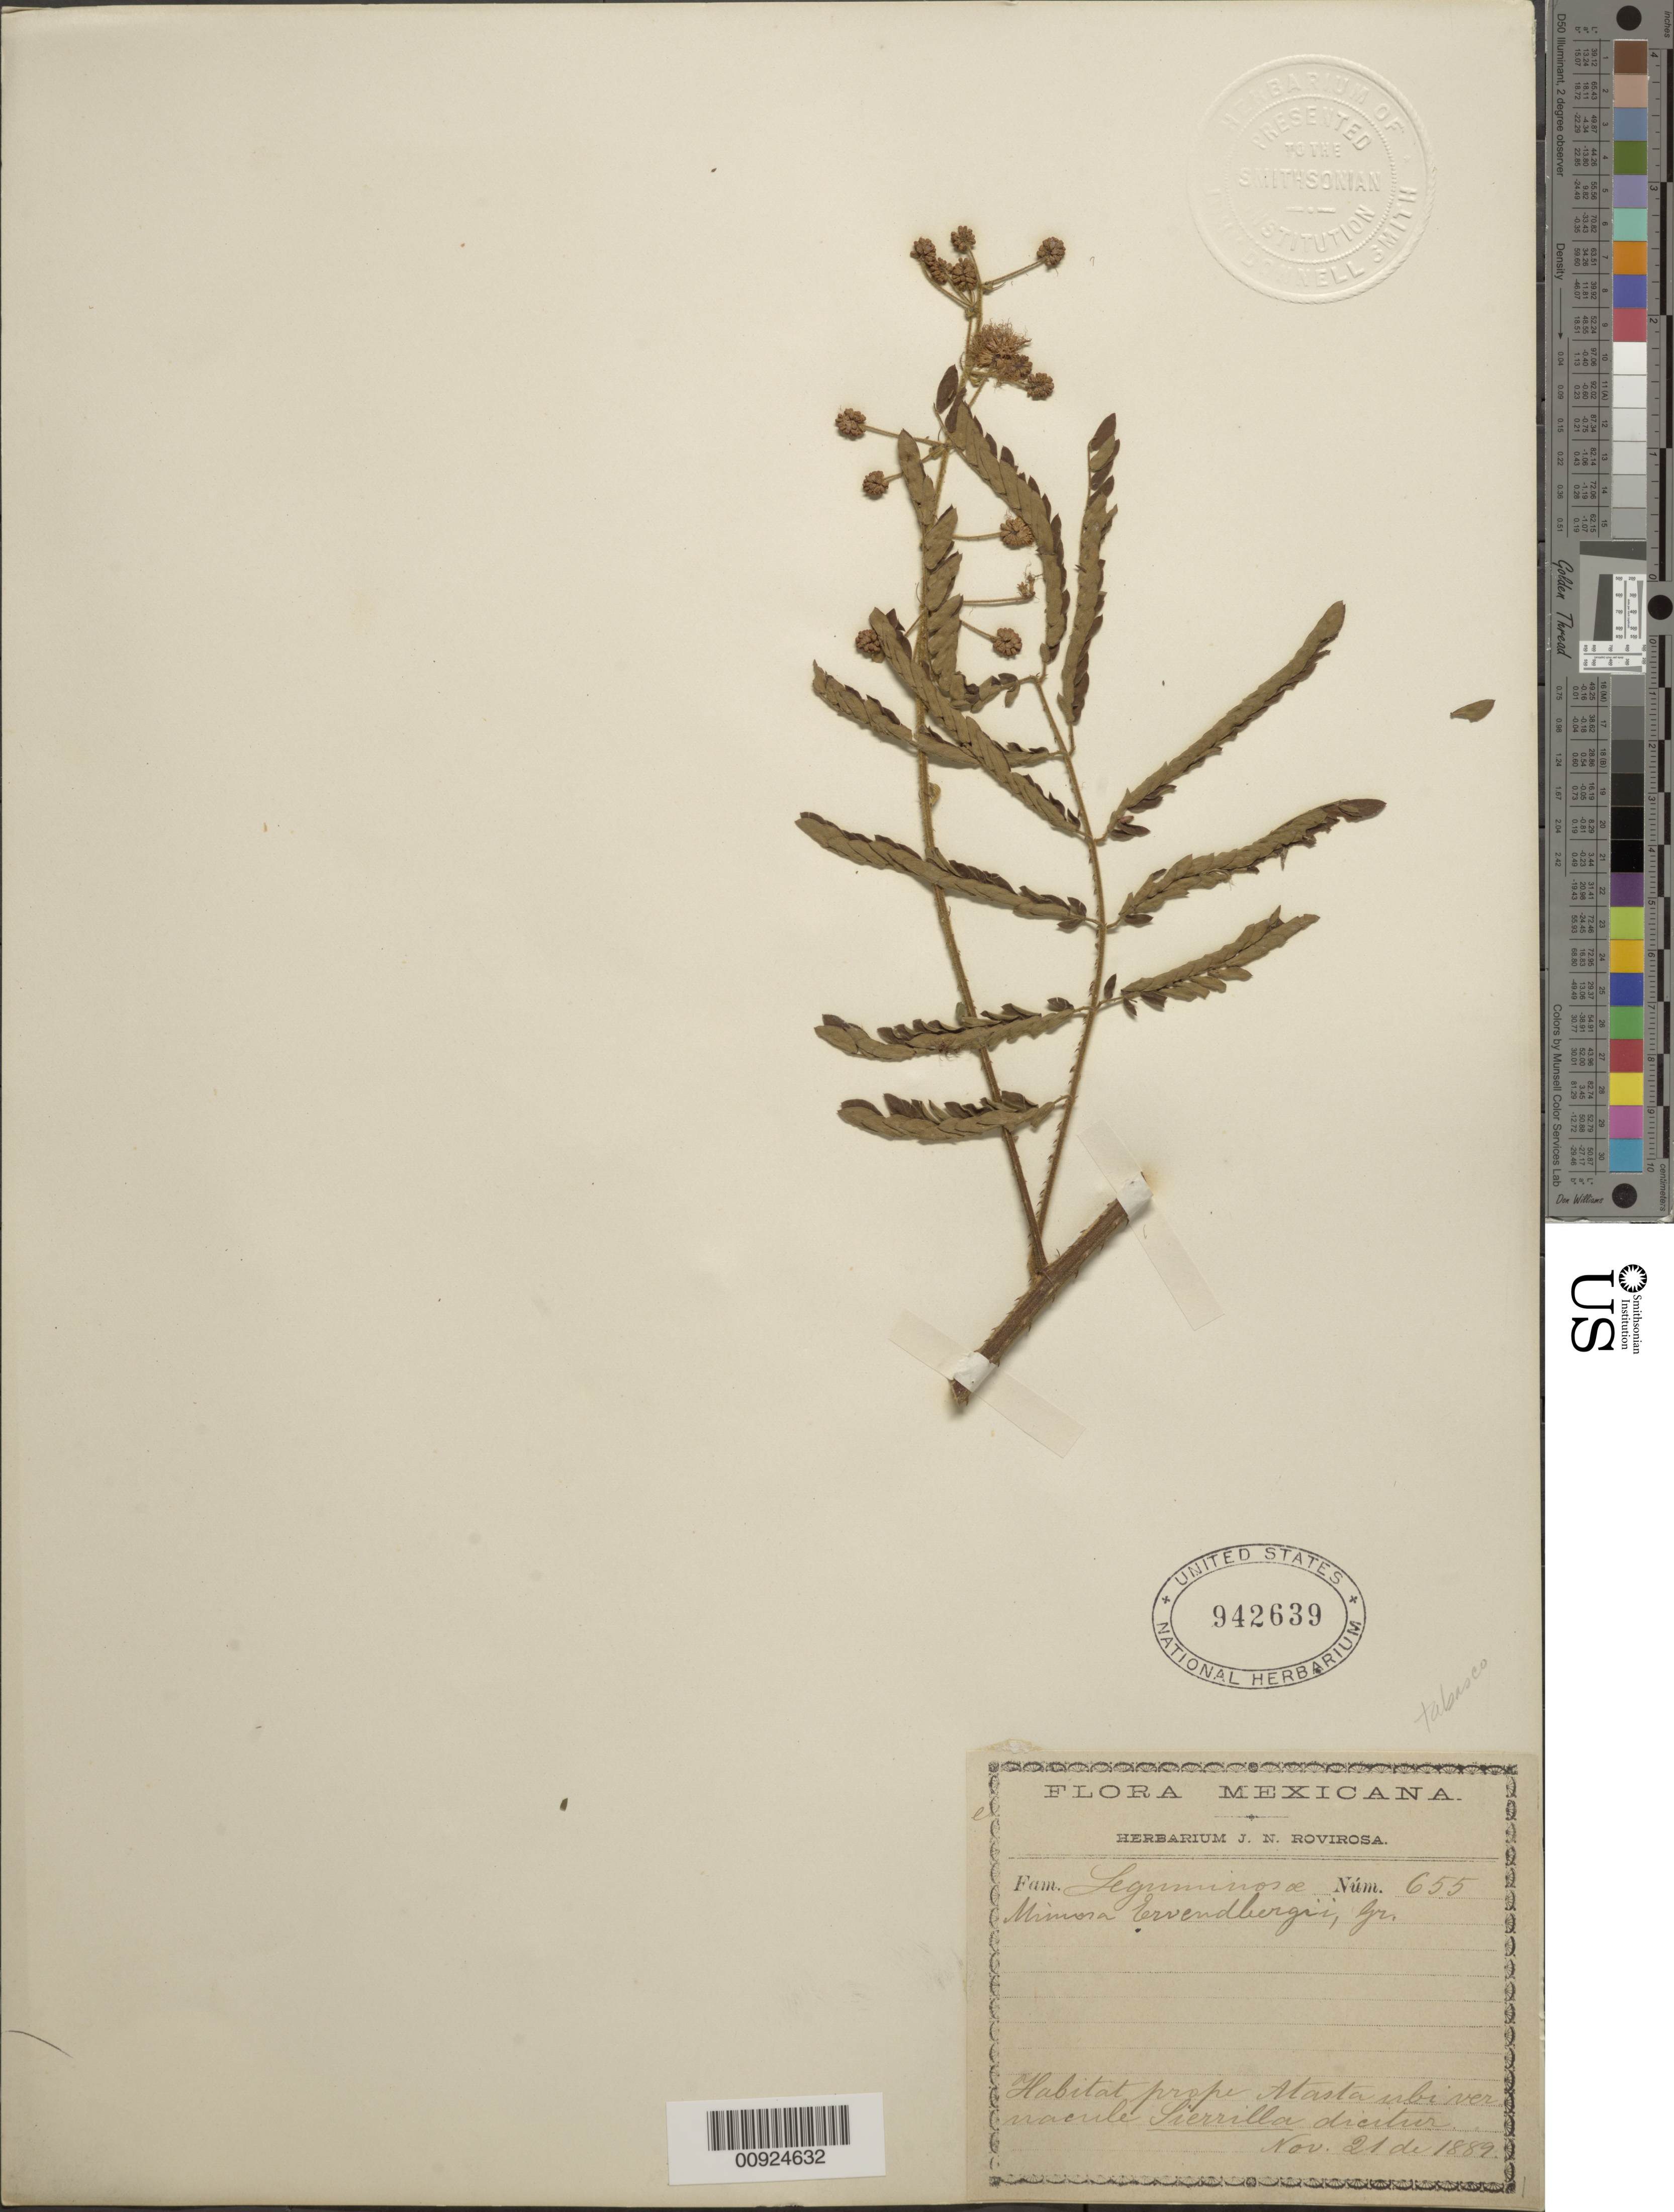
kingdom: Plantae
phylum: Tracheophyta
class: Magnoliopsida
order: Fabales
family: Fabaceae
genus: Mimosa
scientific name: Mimosa ervendbergii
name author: A. Gray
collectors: J. N. Rovirosa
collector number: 655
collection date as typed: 21 Nov 1889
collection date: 1889-11-21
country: Mexico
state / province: Tabasco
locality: Prope Atasta.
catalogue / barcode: US 942639